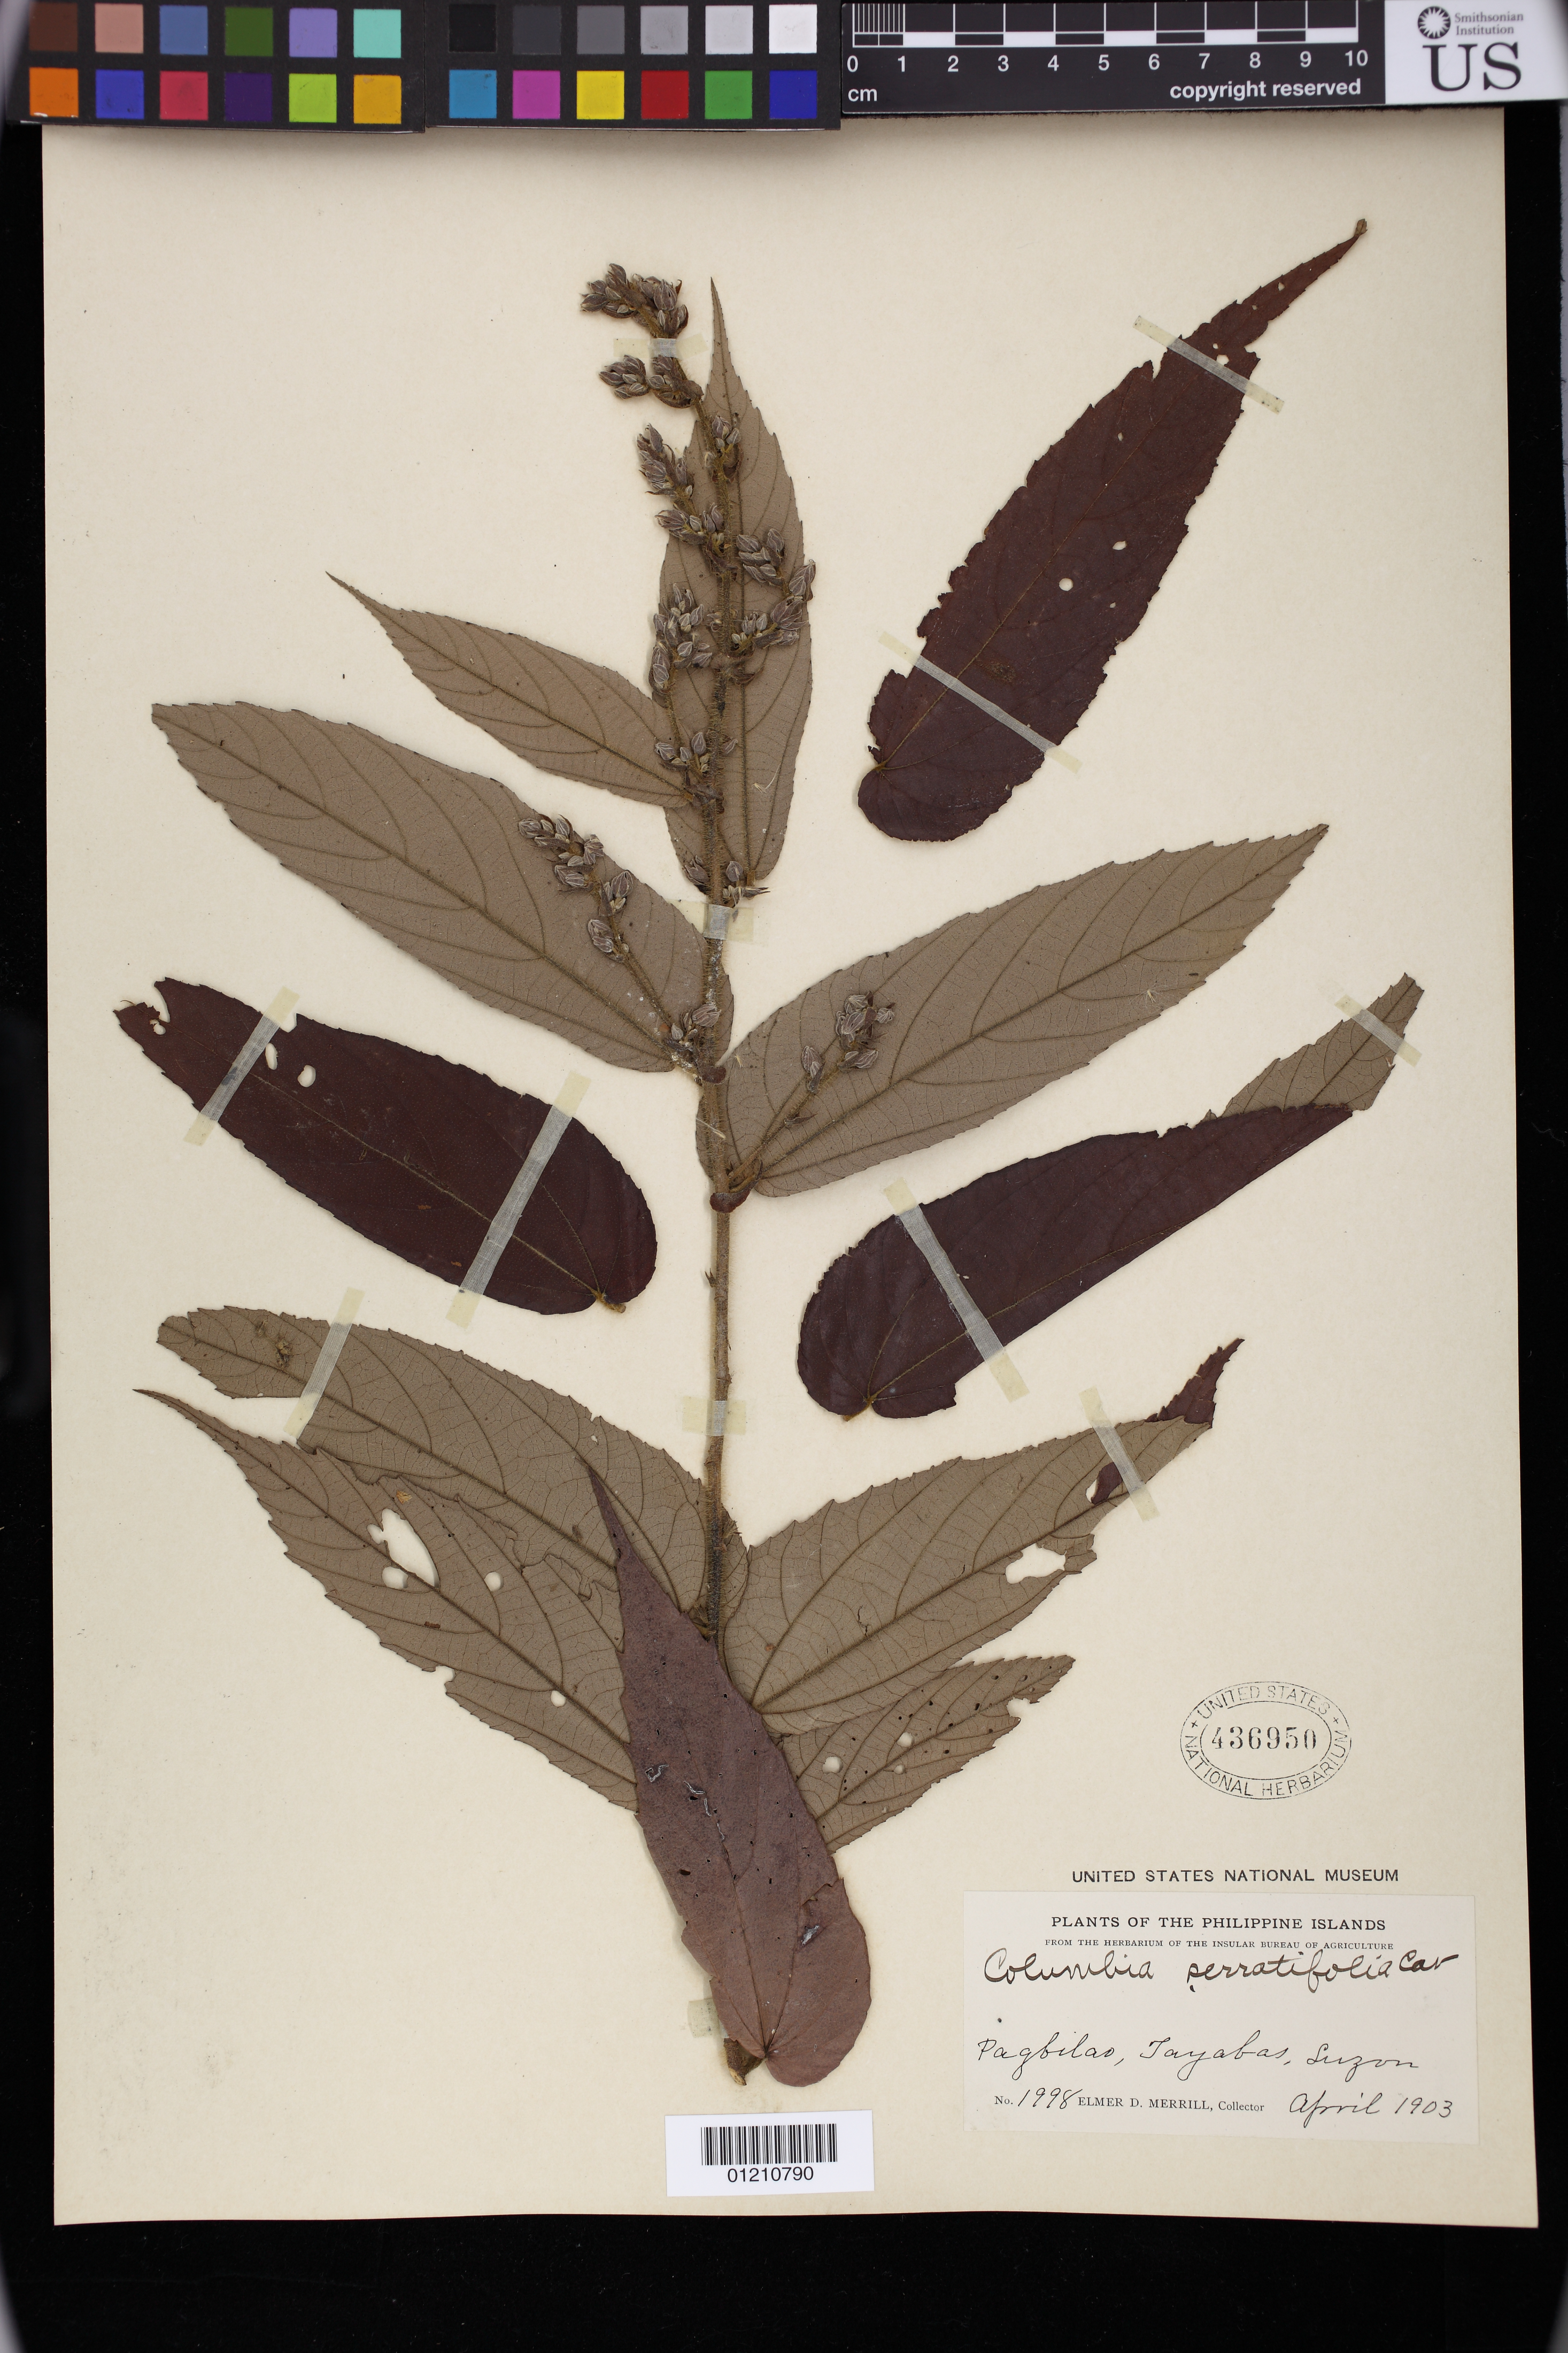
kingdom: Plantae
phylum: Tracheophyta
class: Magnoliopsida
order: Malvales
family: Malvaceae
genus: Colona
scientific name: Colona serratifolia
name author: Cav.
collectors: E. D. Merrill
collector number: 1998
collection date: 1903-04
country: Philippines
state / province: Calabarzon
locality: Pagbilao, Tayabas, Luzon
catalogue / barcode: US 436950